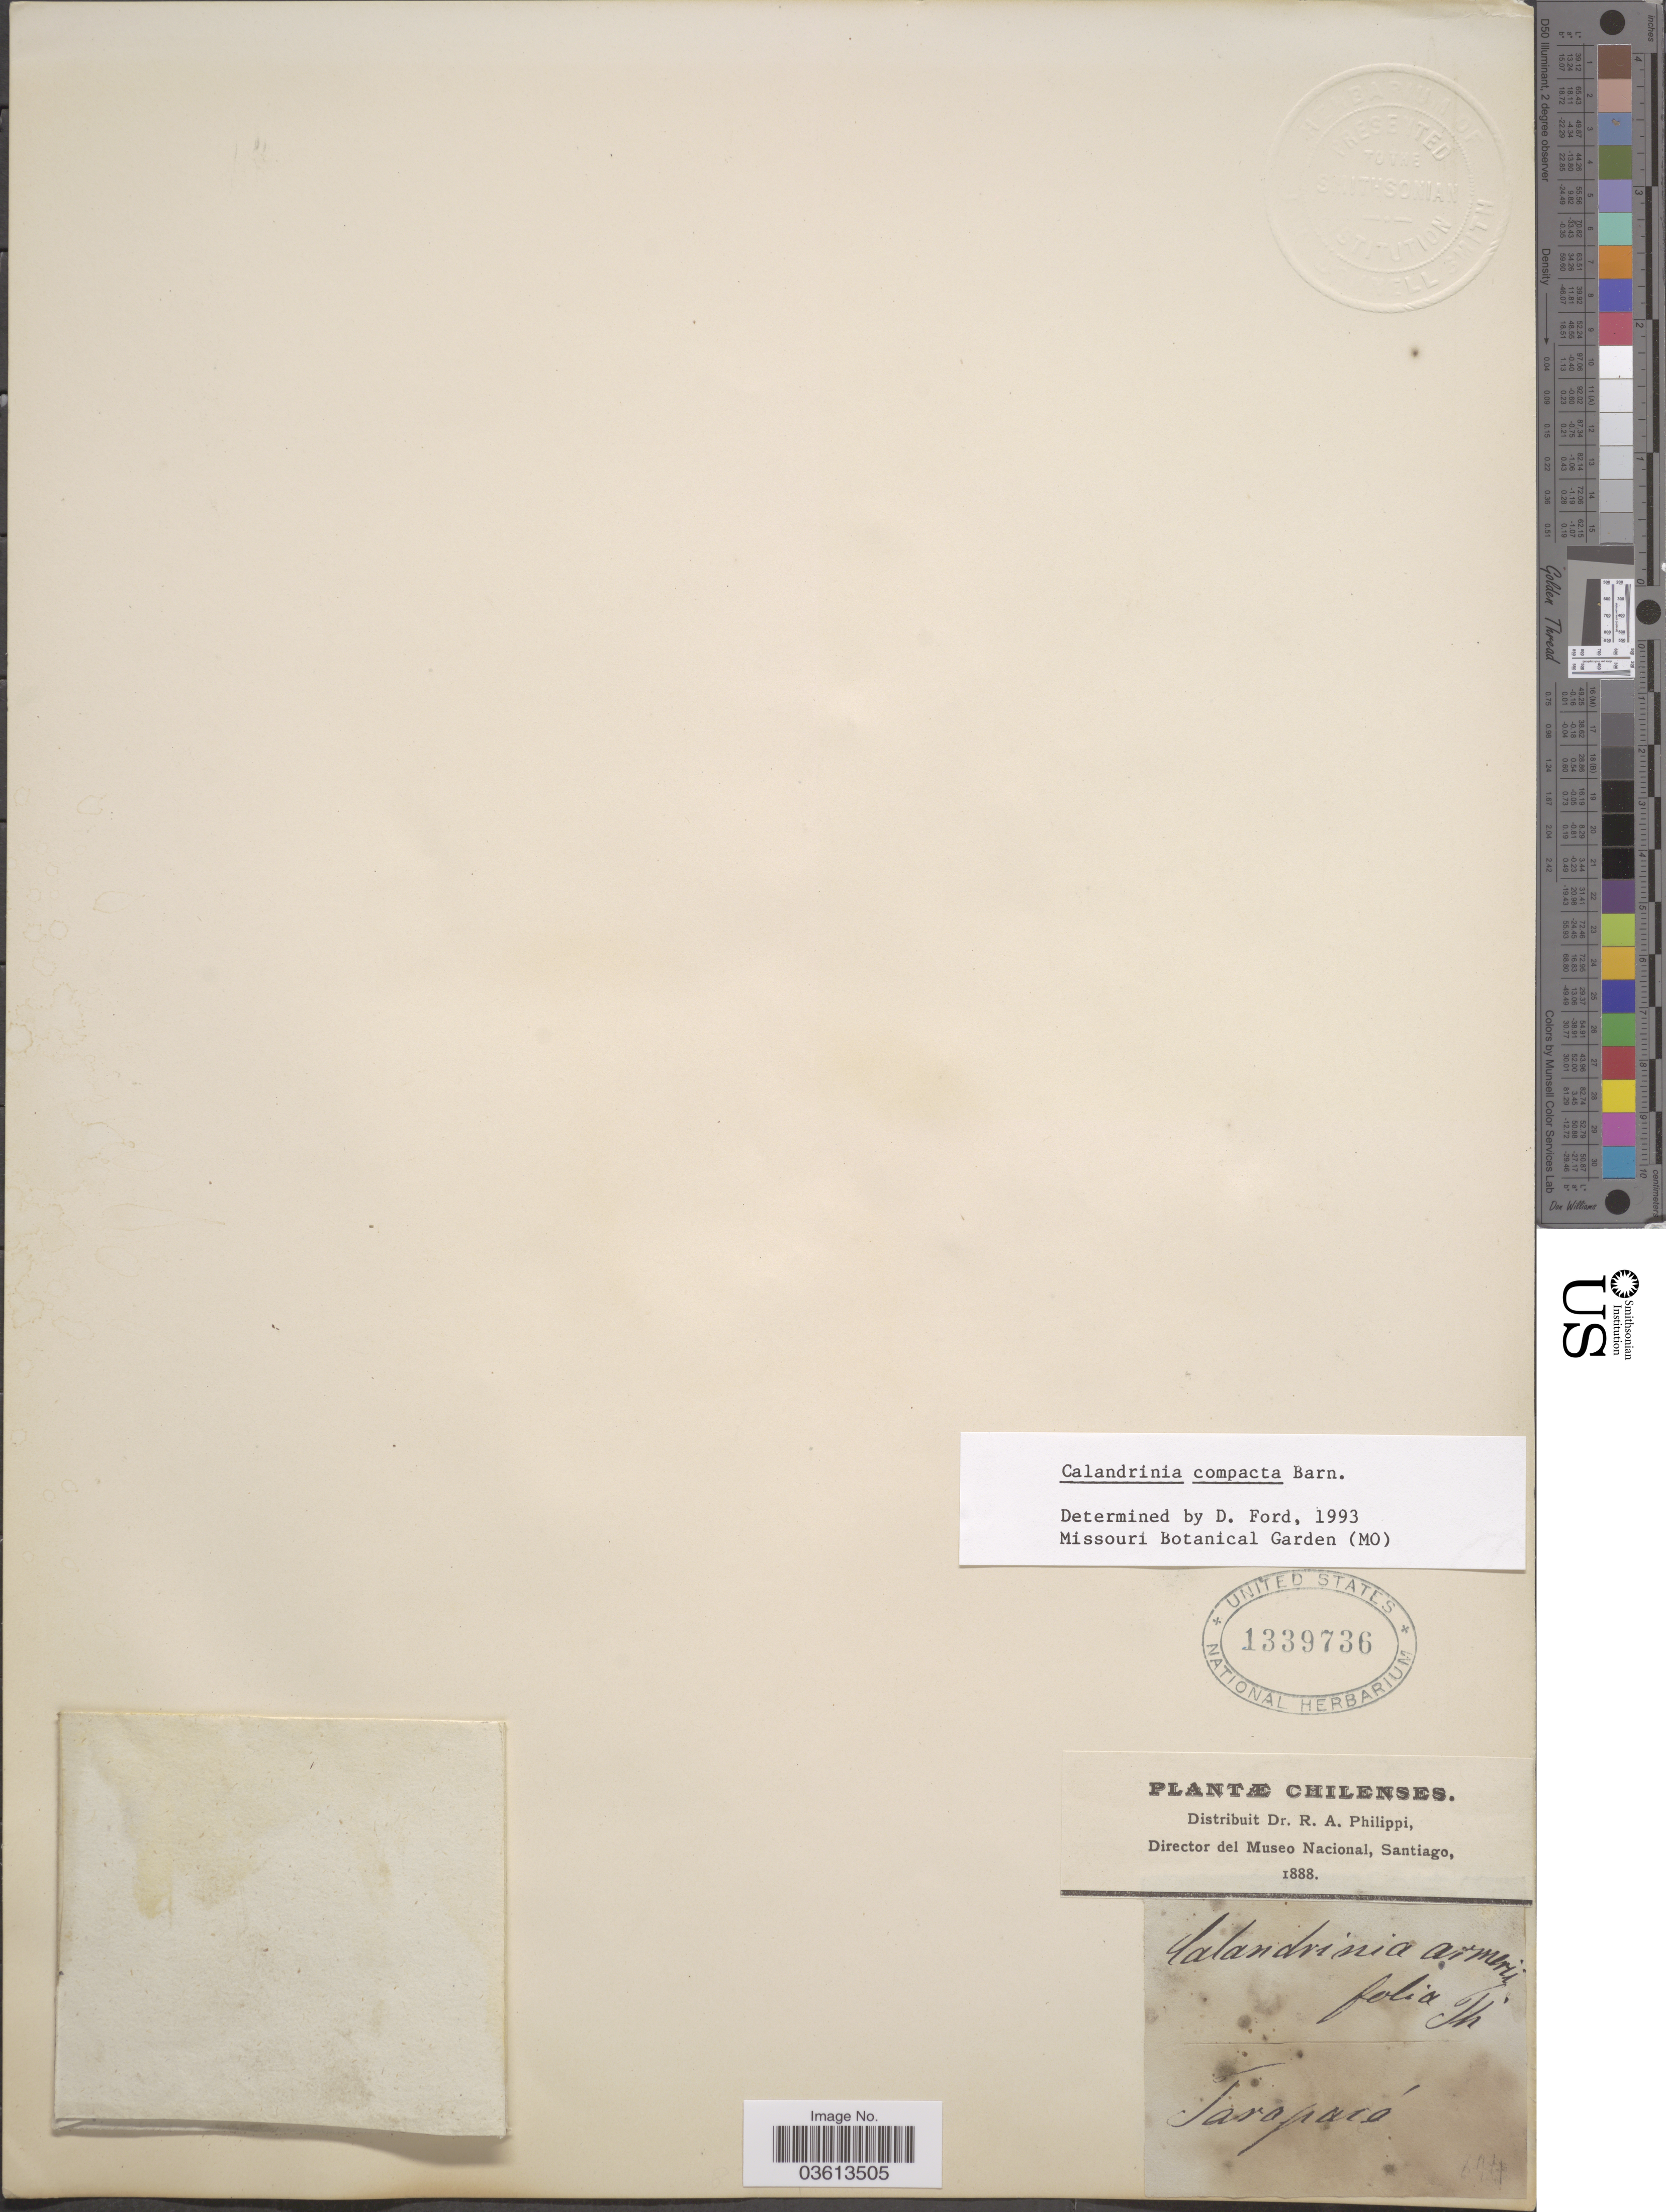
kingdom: Plantae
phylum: Tracheophyta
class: Magnoliopsida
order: Caryophyllales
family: Montiaceae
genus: Calandrinia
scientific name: Calandrinia compacta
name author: Barnéoud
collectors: ex. herb. R.A. Philippi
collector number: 194*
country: Chile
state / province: Tarapacá (I)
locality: Tarapacá.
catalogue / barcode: US 1339736